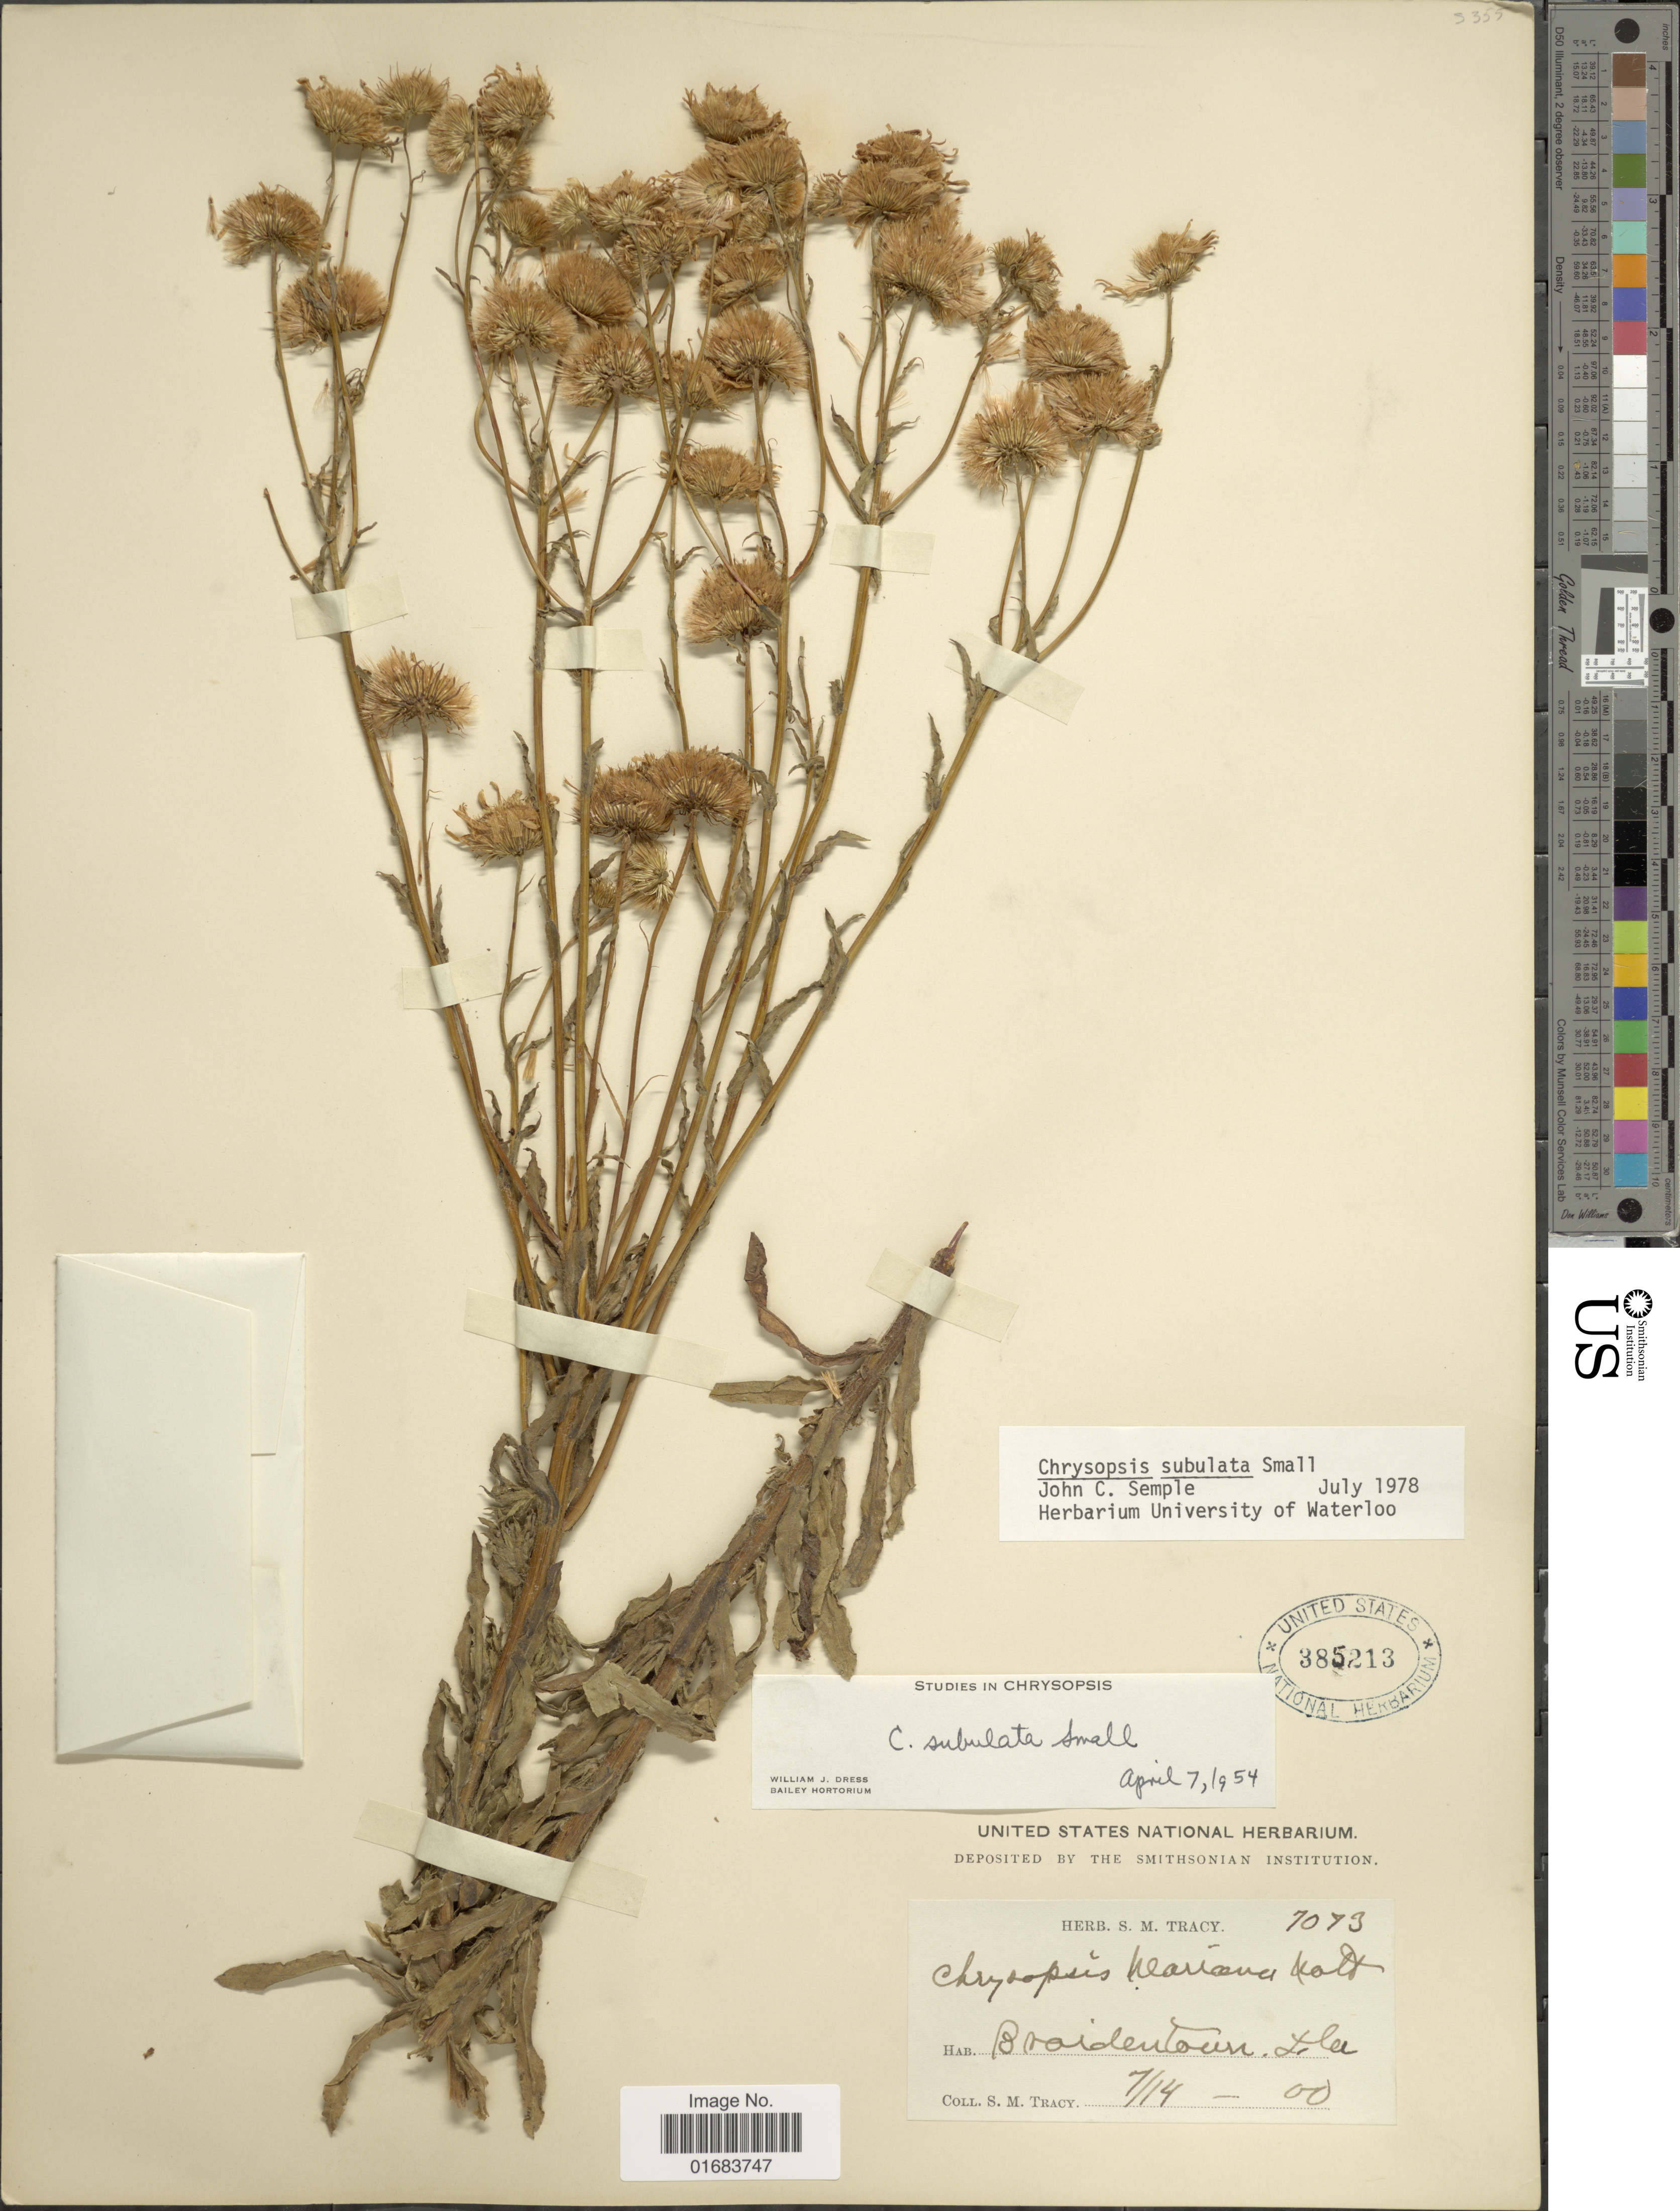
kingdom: Plantae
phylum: Tracheophyta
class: Magnoliopsida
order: Asterales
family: Asteraceae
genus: Chrysopsis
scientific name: Chrysopsis subulata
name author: Small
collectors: S. M. Tracy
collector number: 7073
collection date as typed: Transcribed d/m/y: 14/7/0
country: United States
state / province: Florida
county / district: Manatee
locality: Braidentown.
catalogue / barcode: US 38213